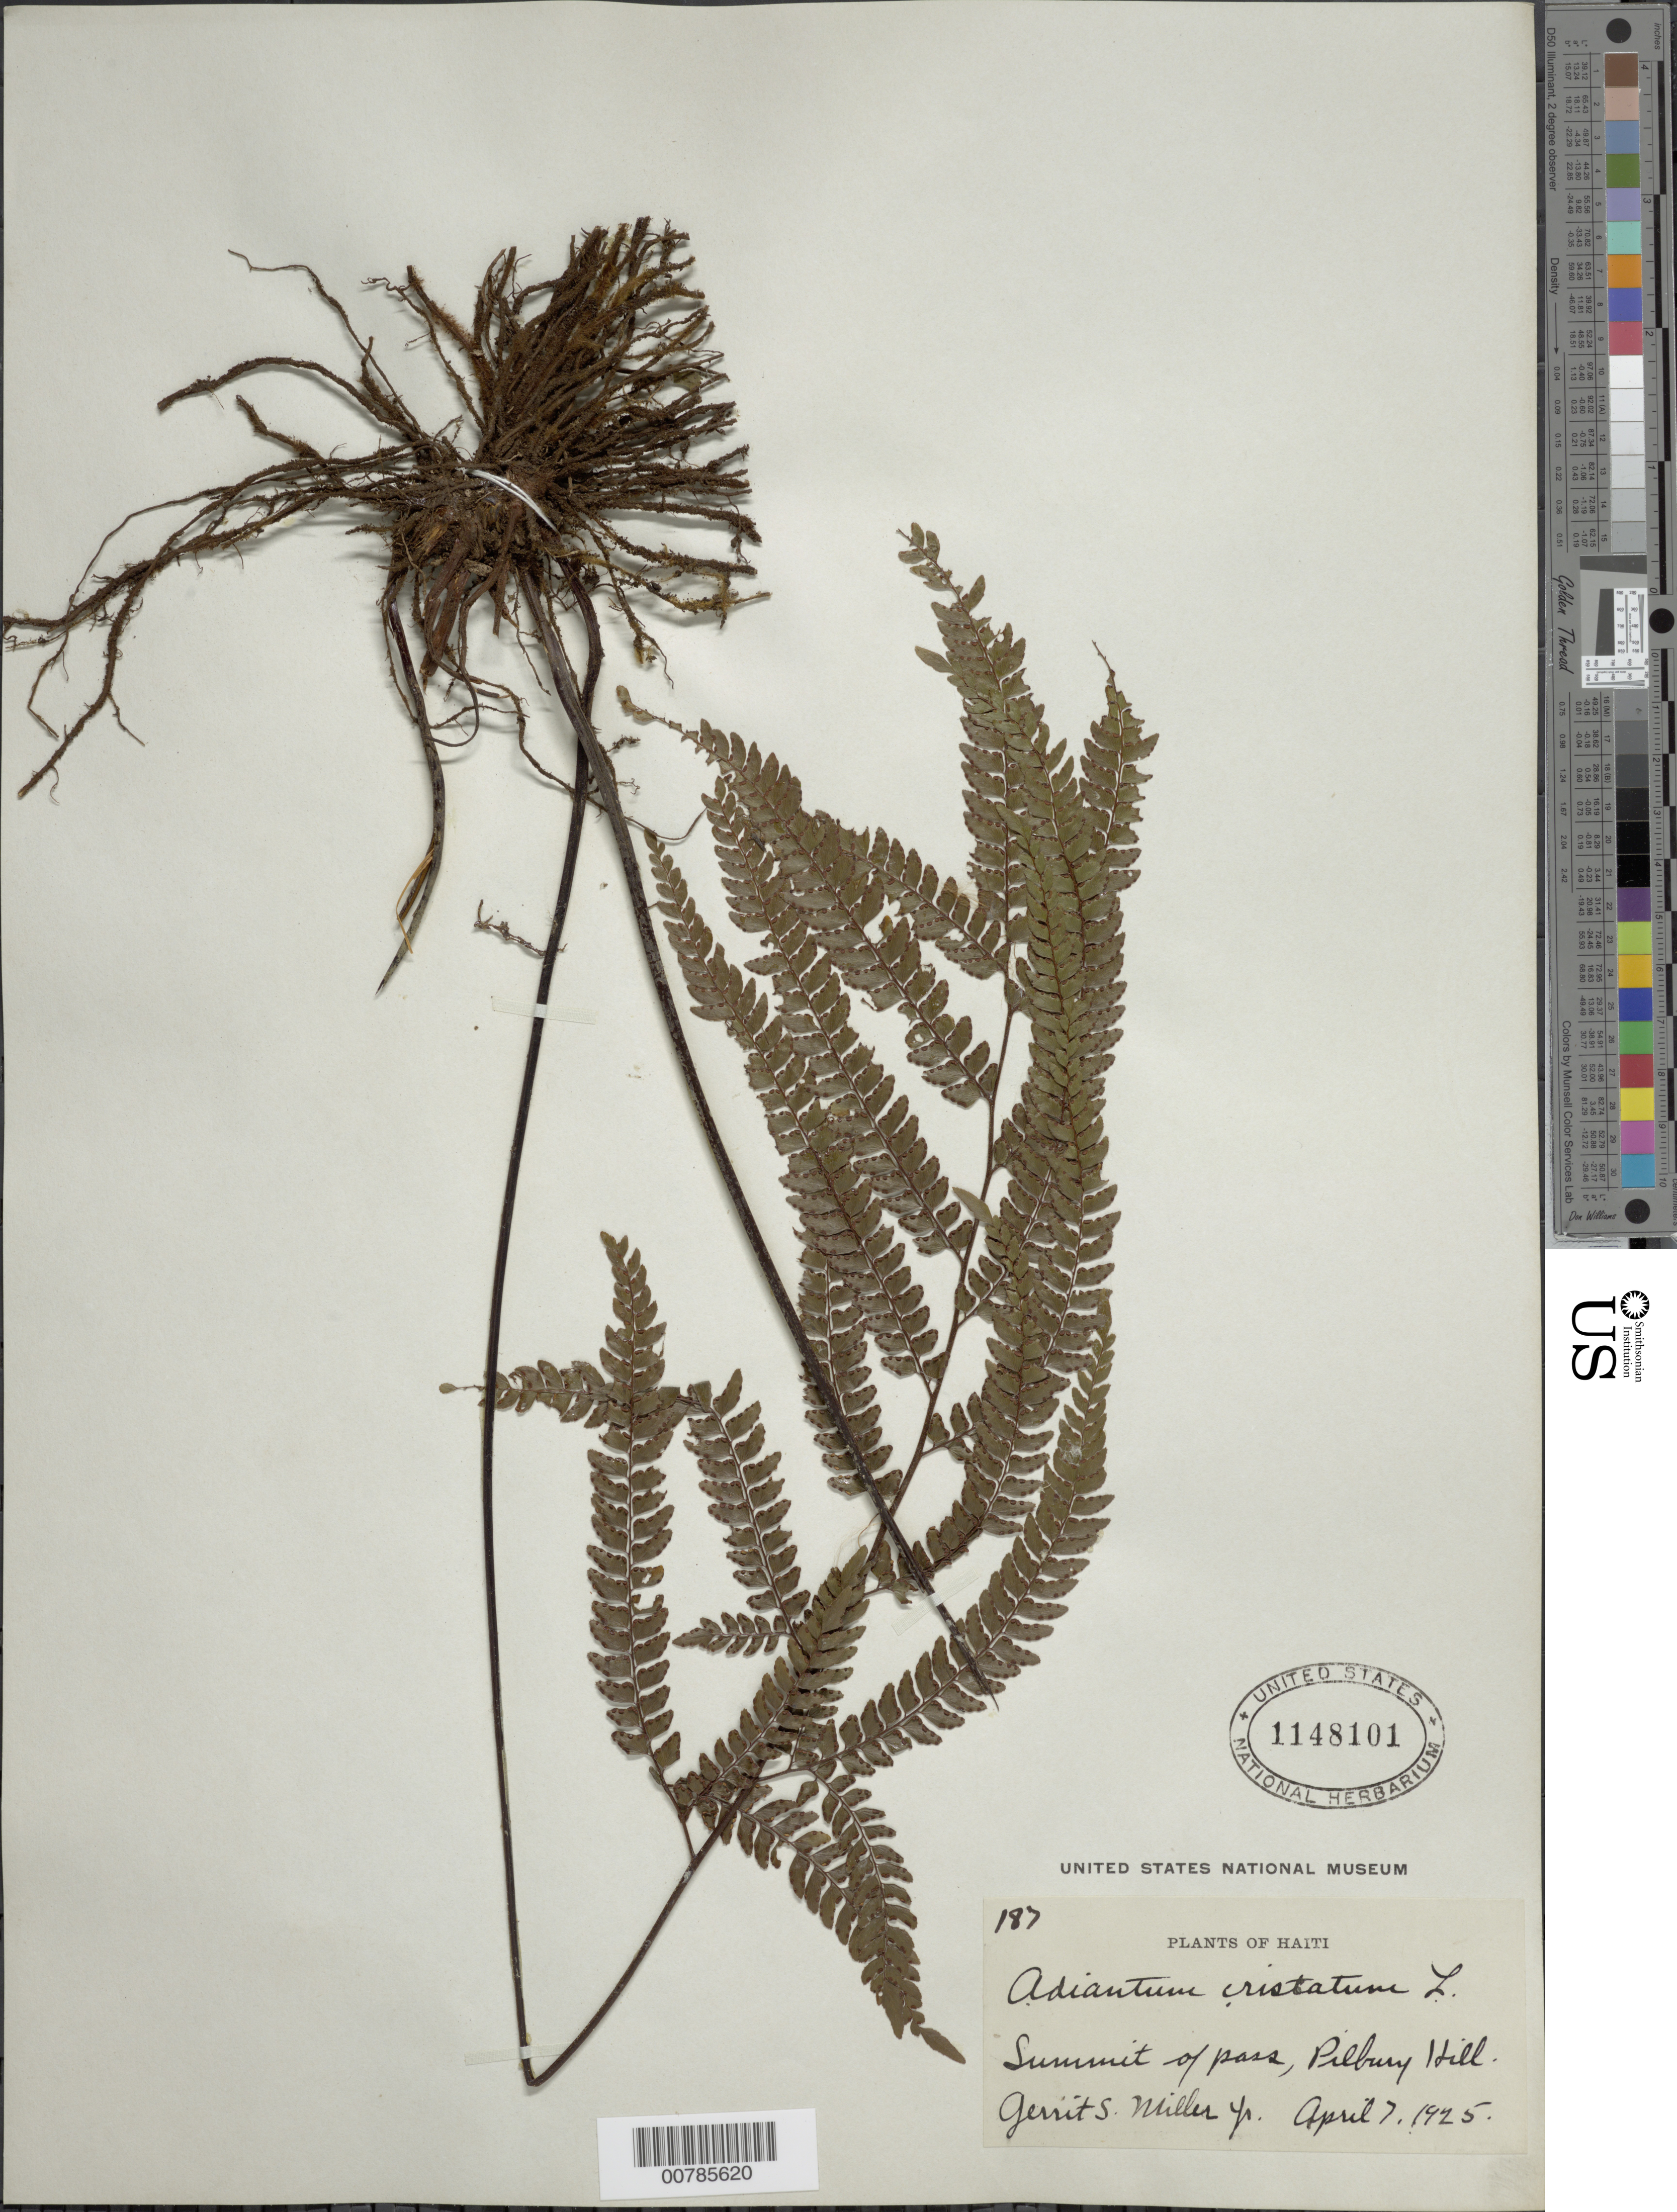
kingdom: Plantae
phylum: Tracheophyta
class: Polypodiopsida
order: Polypodiales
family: Pteridaceae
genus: Adiantum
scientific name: Adiantum pyramidale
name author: (L.) Willd.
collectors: G. S. Miller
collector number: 187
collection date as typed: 07 Apr 1925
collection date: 1925-04-07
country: Haiti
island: Hispaniola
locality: Pilbury Hill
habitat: Summit of pass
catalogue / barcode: US 1148101